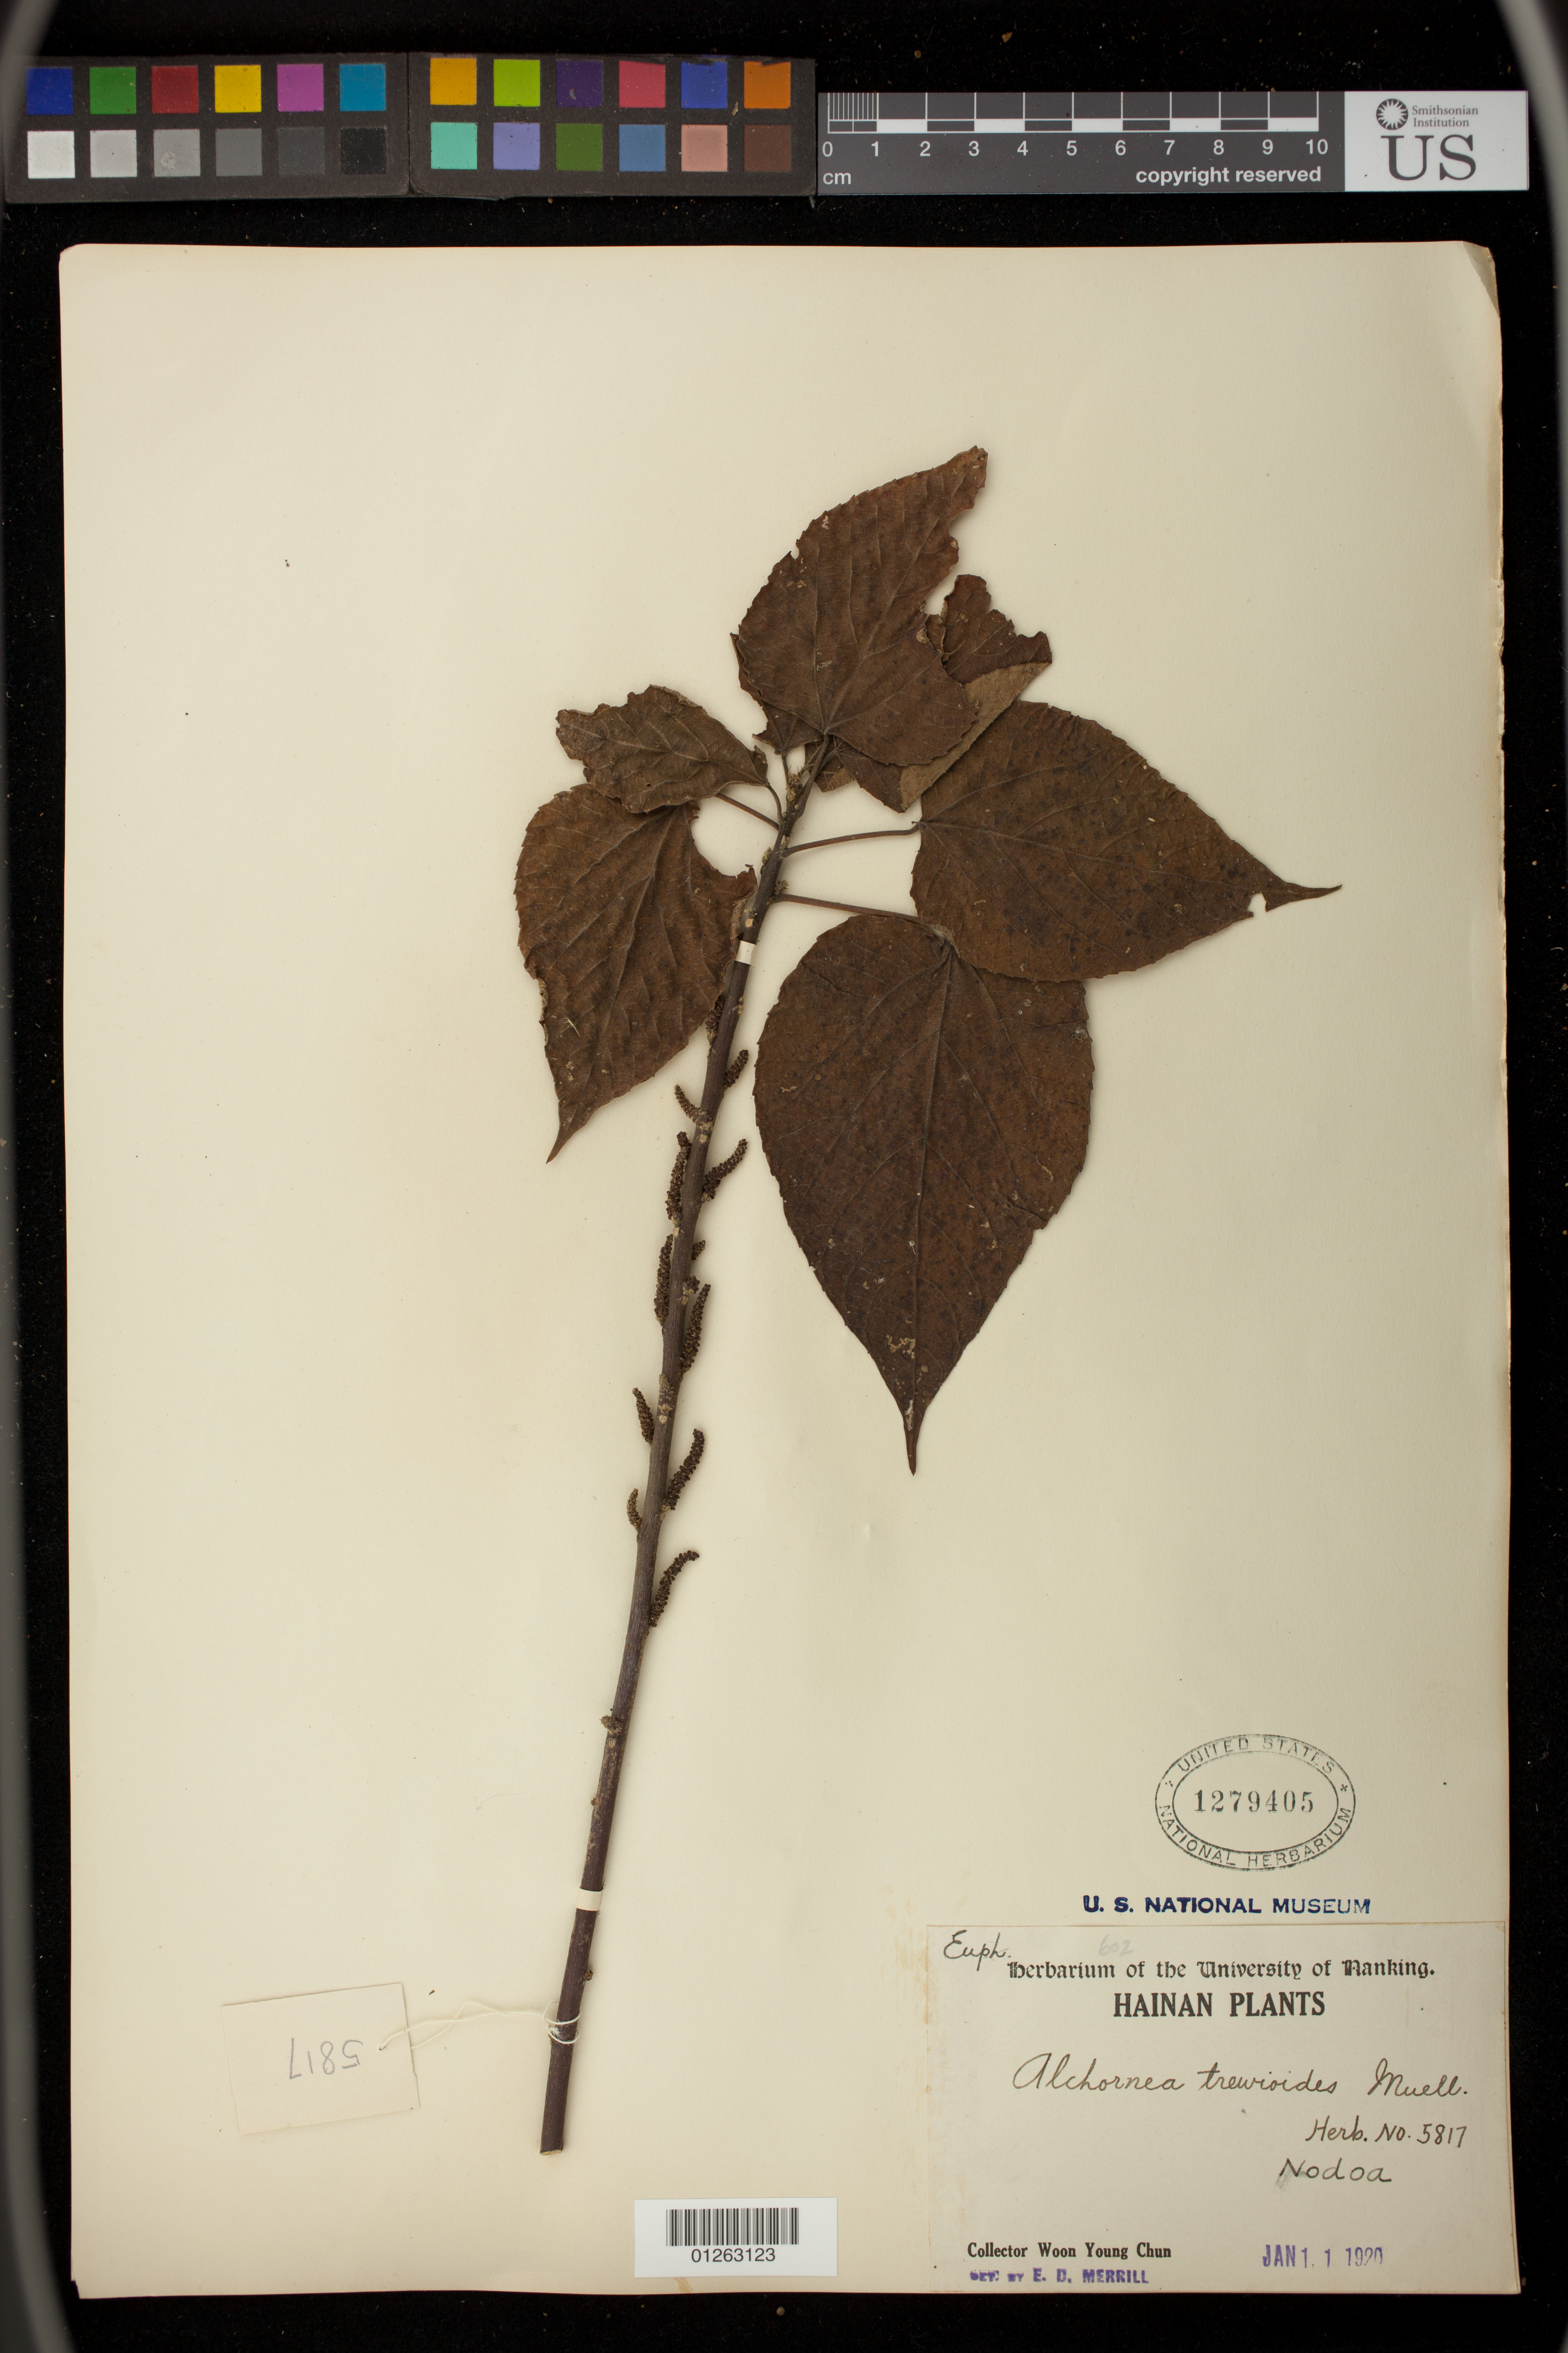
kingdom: Plantae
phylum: Tracheophyta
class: Magnoliopsida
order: Malpighiales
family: Euphorbiaceae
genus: Alchornea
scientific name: Alchornea tiliifolia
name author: (Benth.) Müll. Arg.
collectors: W. Y. Chun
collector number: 5817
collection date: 1920-01-11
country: China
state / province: Hainan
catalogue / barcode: US 1279405